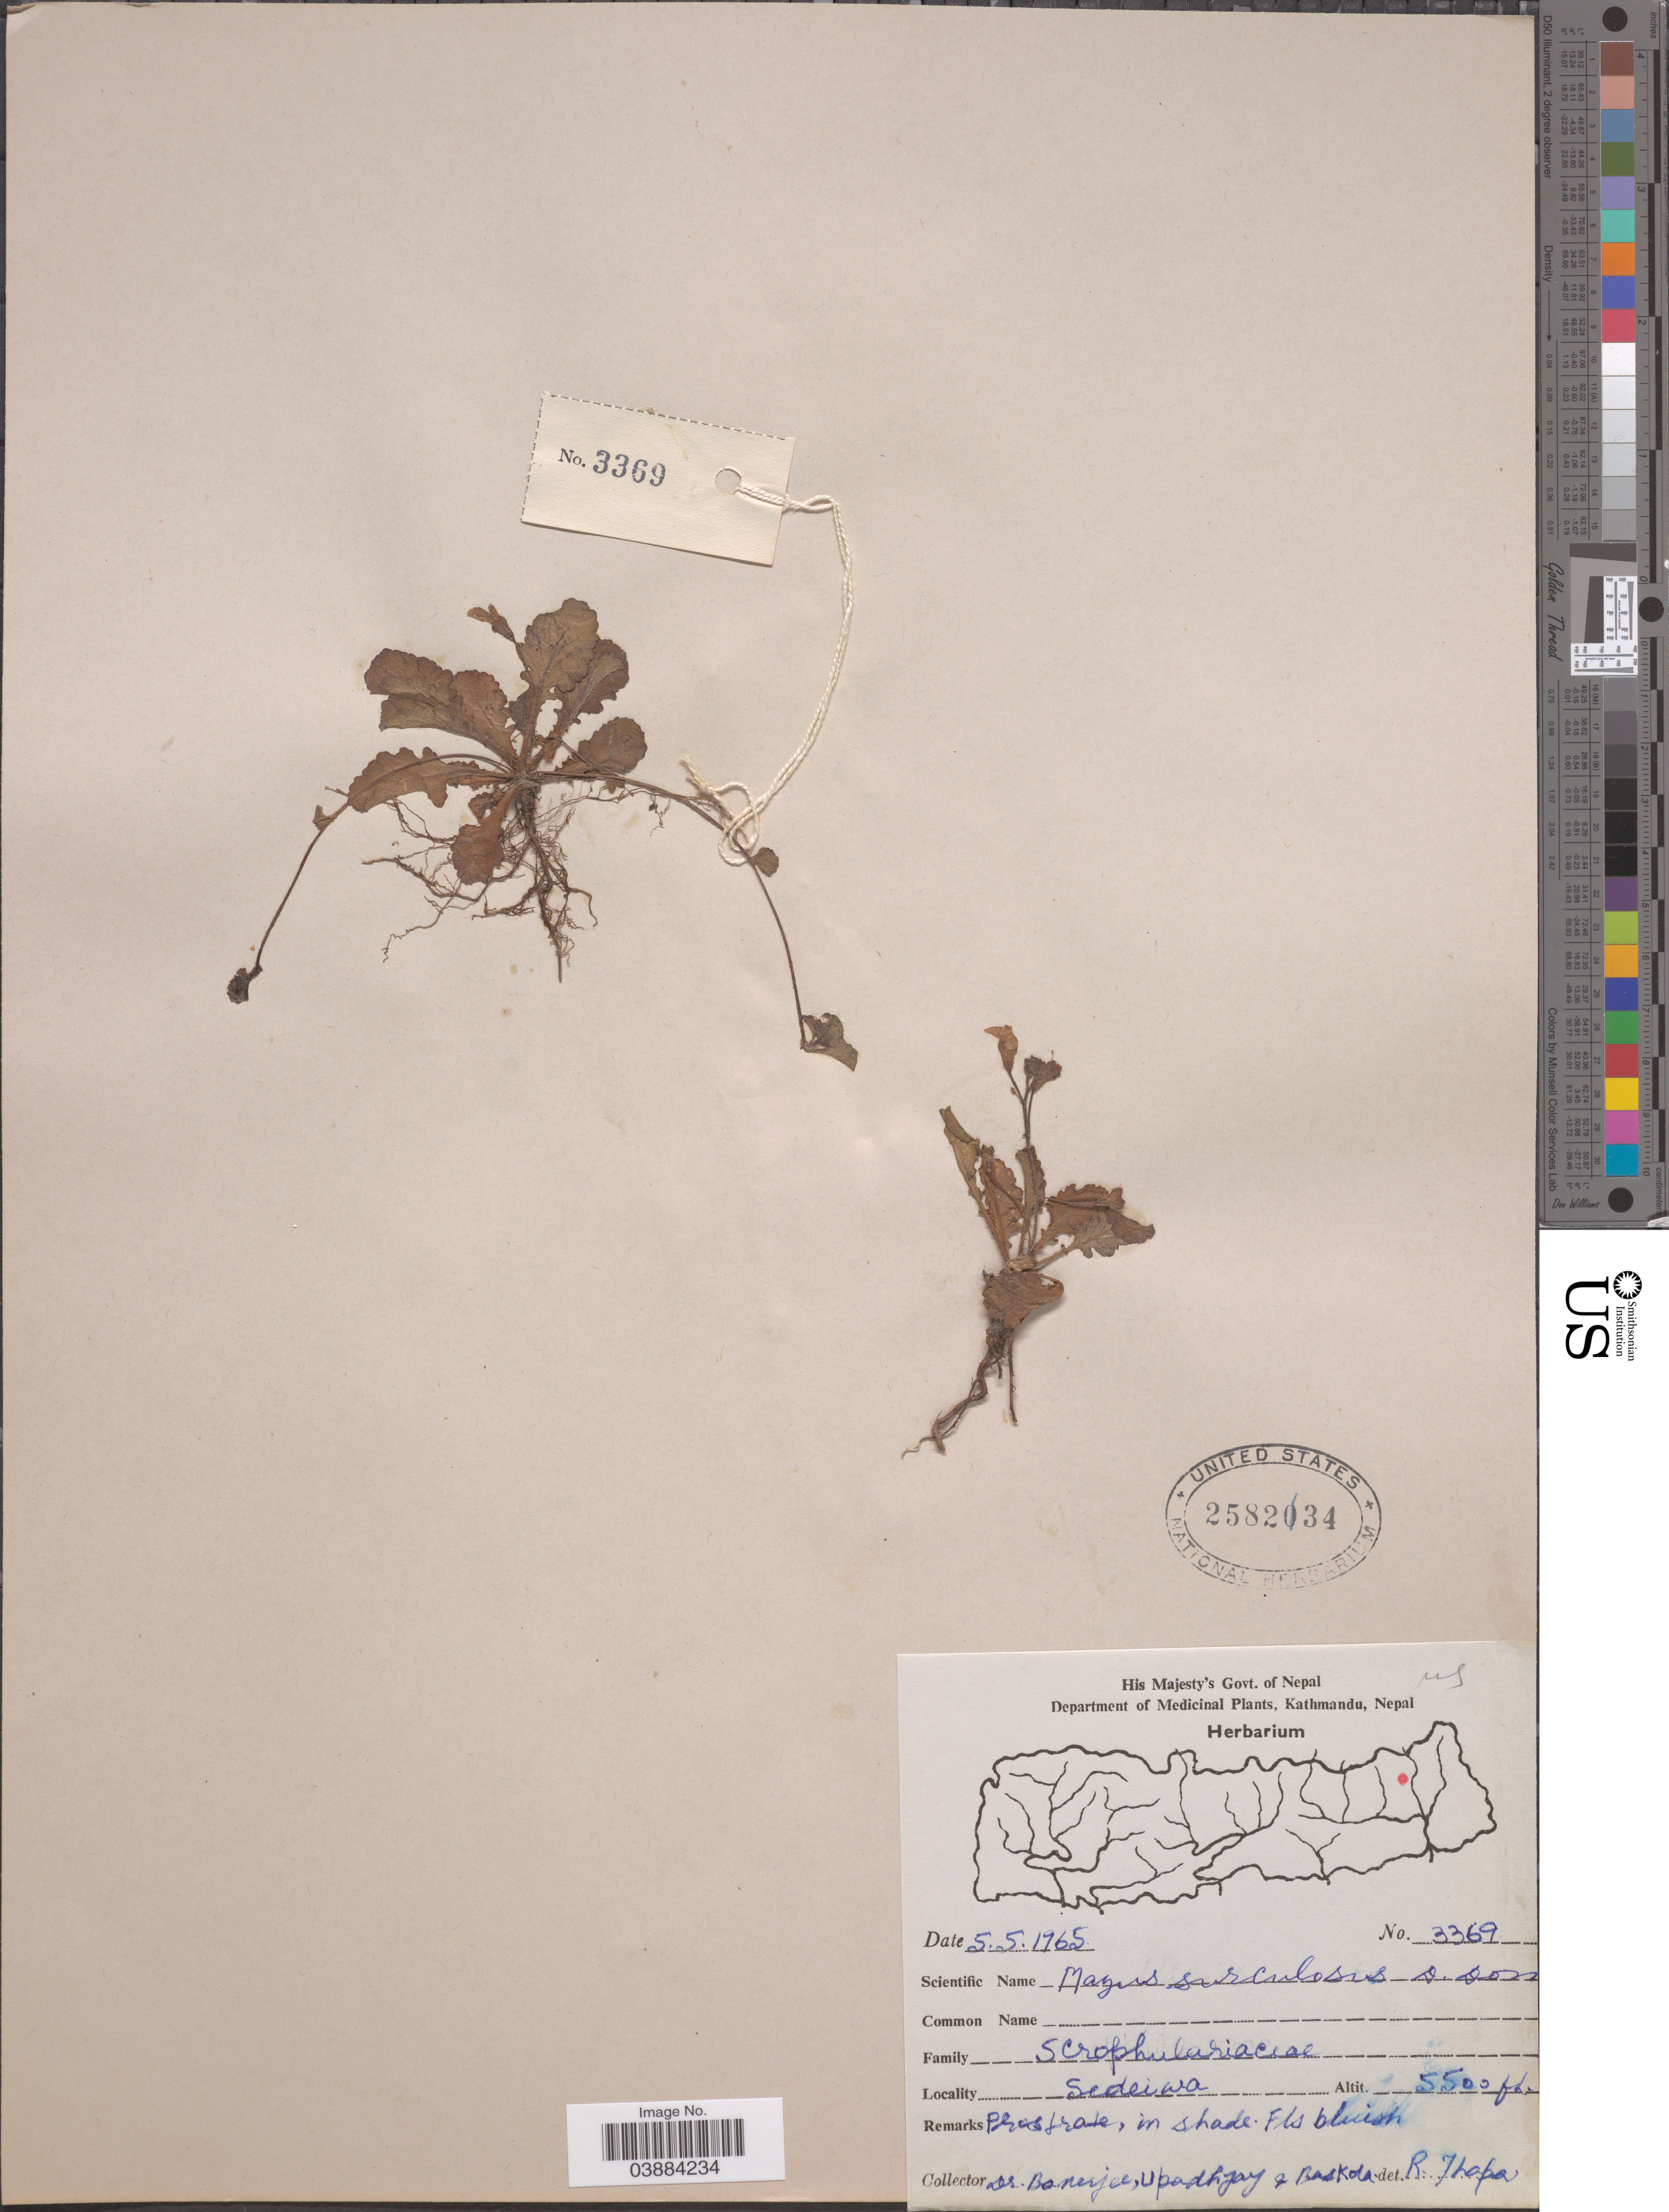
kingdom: Plantae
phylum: Tracheophyta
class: Magnoliopsida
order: Lamiales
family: Mazaceae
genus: Mazus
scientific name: Mazus surculosus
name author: D. Don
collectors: Banerjee, Upadhyay, -- & Baskola, --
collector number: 3369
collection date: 1965-05-05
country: Nepal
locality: Sedeiwa.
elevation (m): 1676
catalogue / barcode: US 2582134